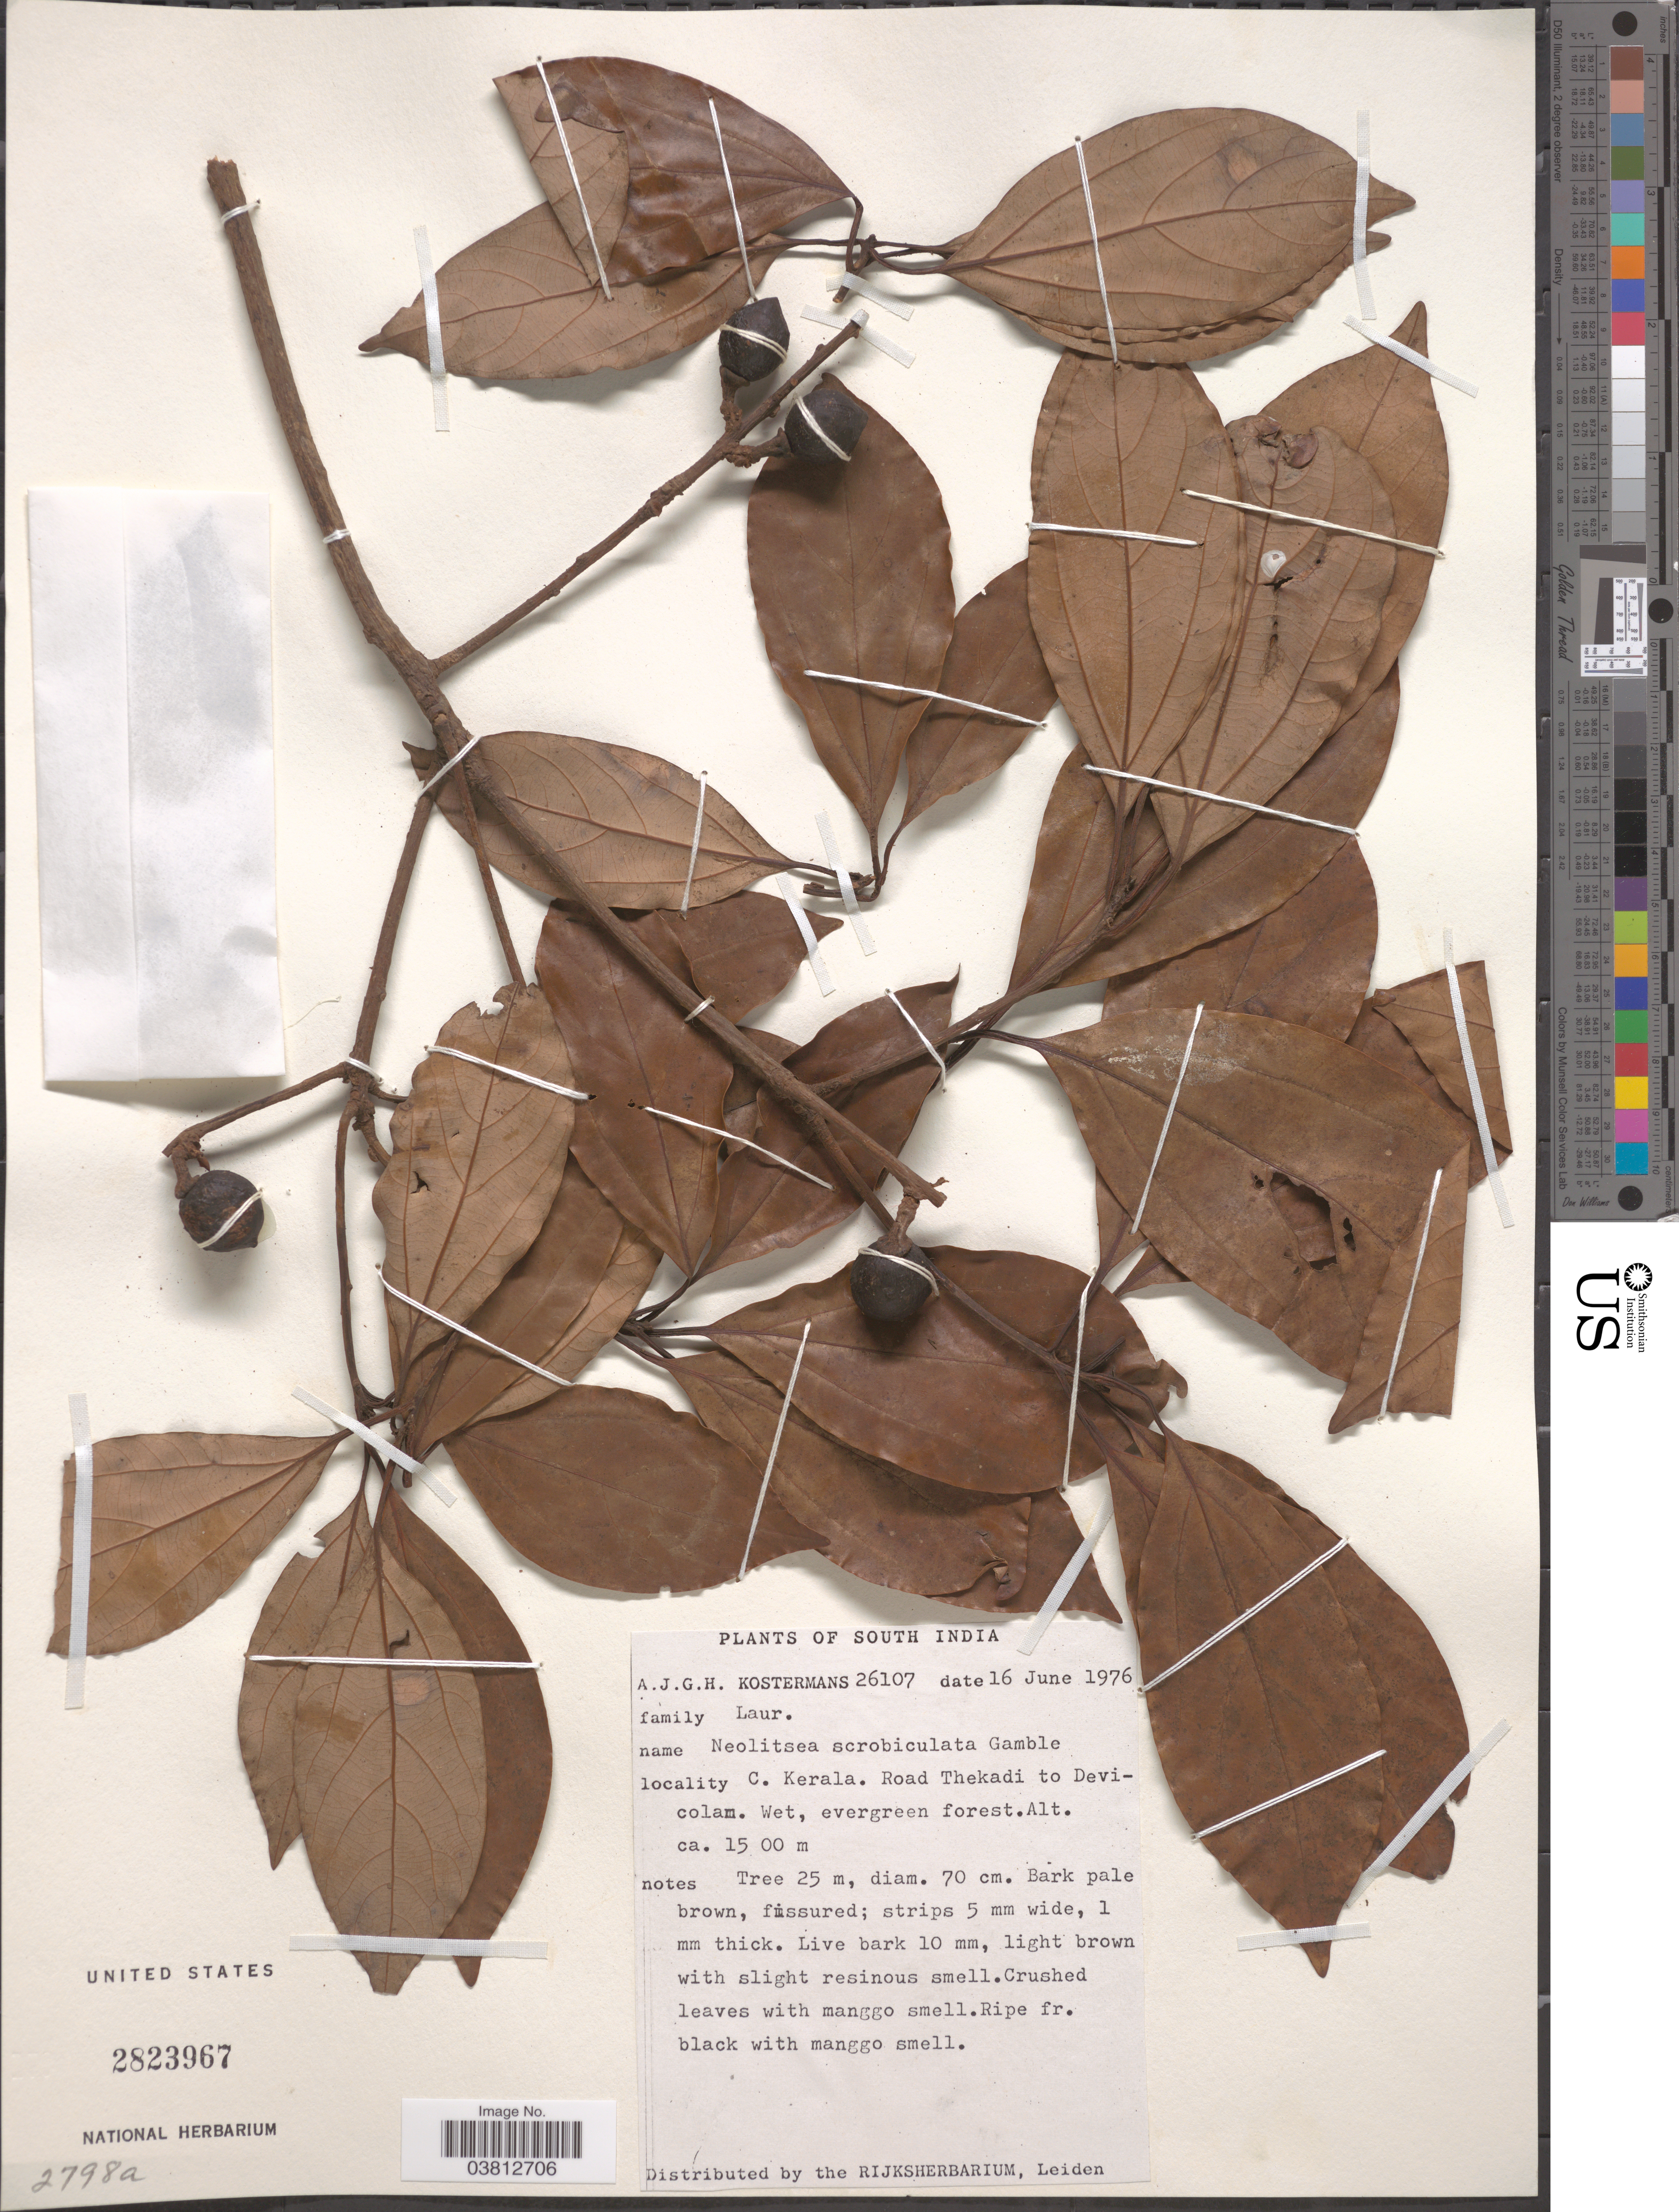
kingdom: Plantae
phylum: Tracheophyta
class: Magnoliopsida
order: Laurales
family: Lauraceae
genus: Neolitsea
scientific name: Neolitsea scrobiculata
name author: Gamble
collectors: A. J. G. Kostermans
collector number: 26107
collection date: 1976-06-16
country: India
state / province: Kerala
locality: South India. C. Kerala. Road Thekadi to Devicolam.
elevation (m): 1500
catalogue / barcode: US 2823967